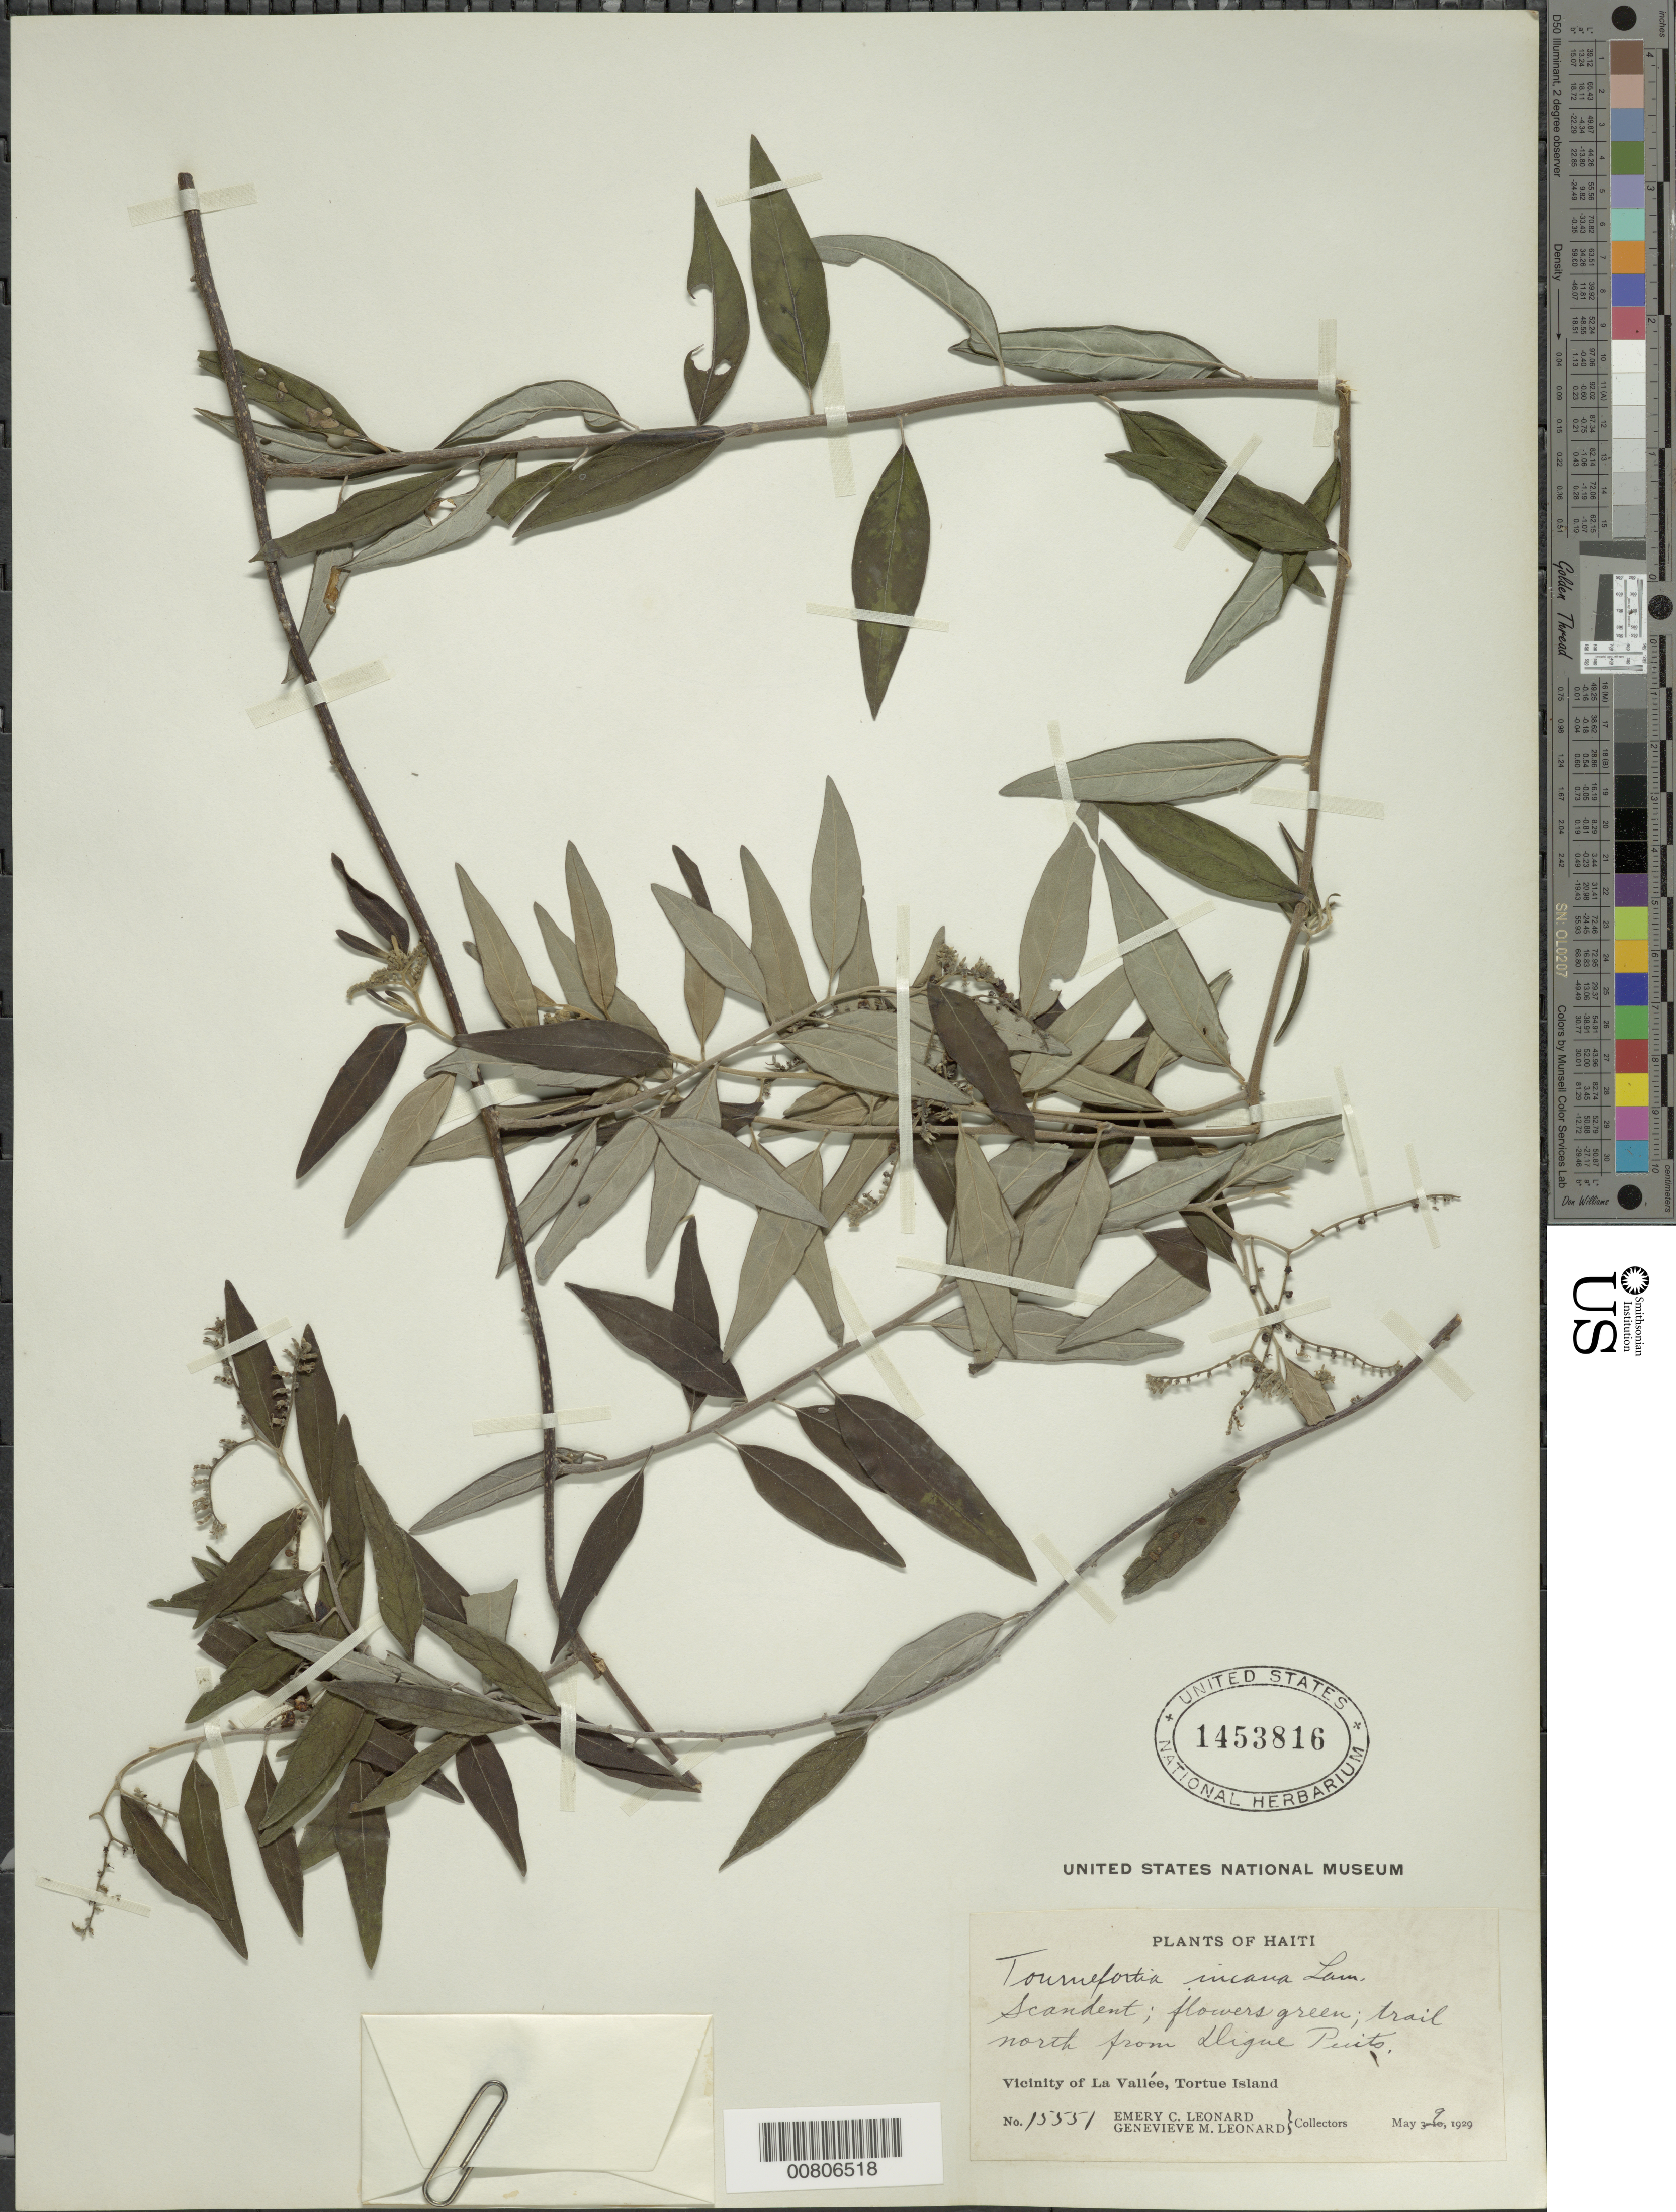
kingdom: Plantae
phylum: Tracheophyta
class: Magnoliopsida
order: Boraginales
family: Heliotropiaceae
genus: Tournefortia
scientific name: Tournefortia incana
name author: Lam.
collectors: E. C. Leonard & G. M. Leonard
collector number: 15551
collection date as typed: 09 May 1929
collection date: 1929-05-09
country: Haiti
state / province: Nord-Óuest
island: Île de la Tortue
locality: La Vallée vicinity, Tortue Island, trail N from Digue Puits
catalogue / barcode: US 1453816